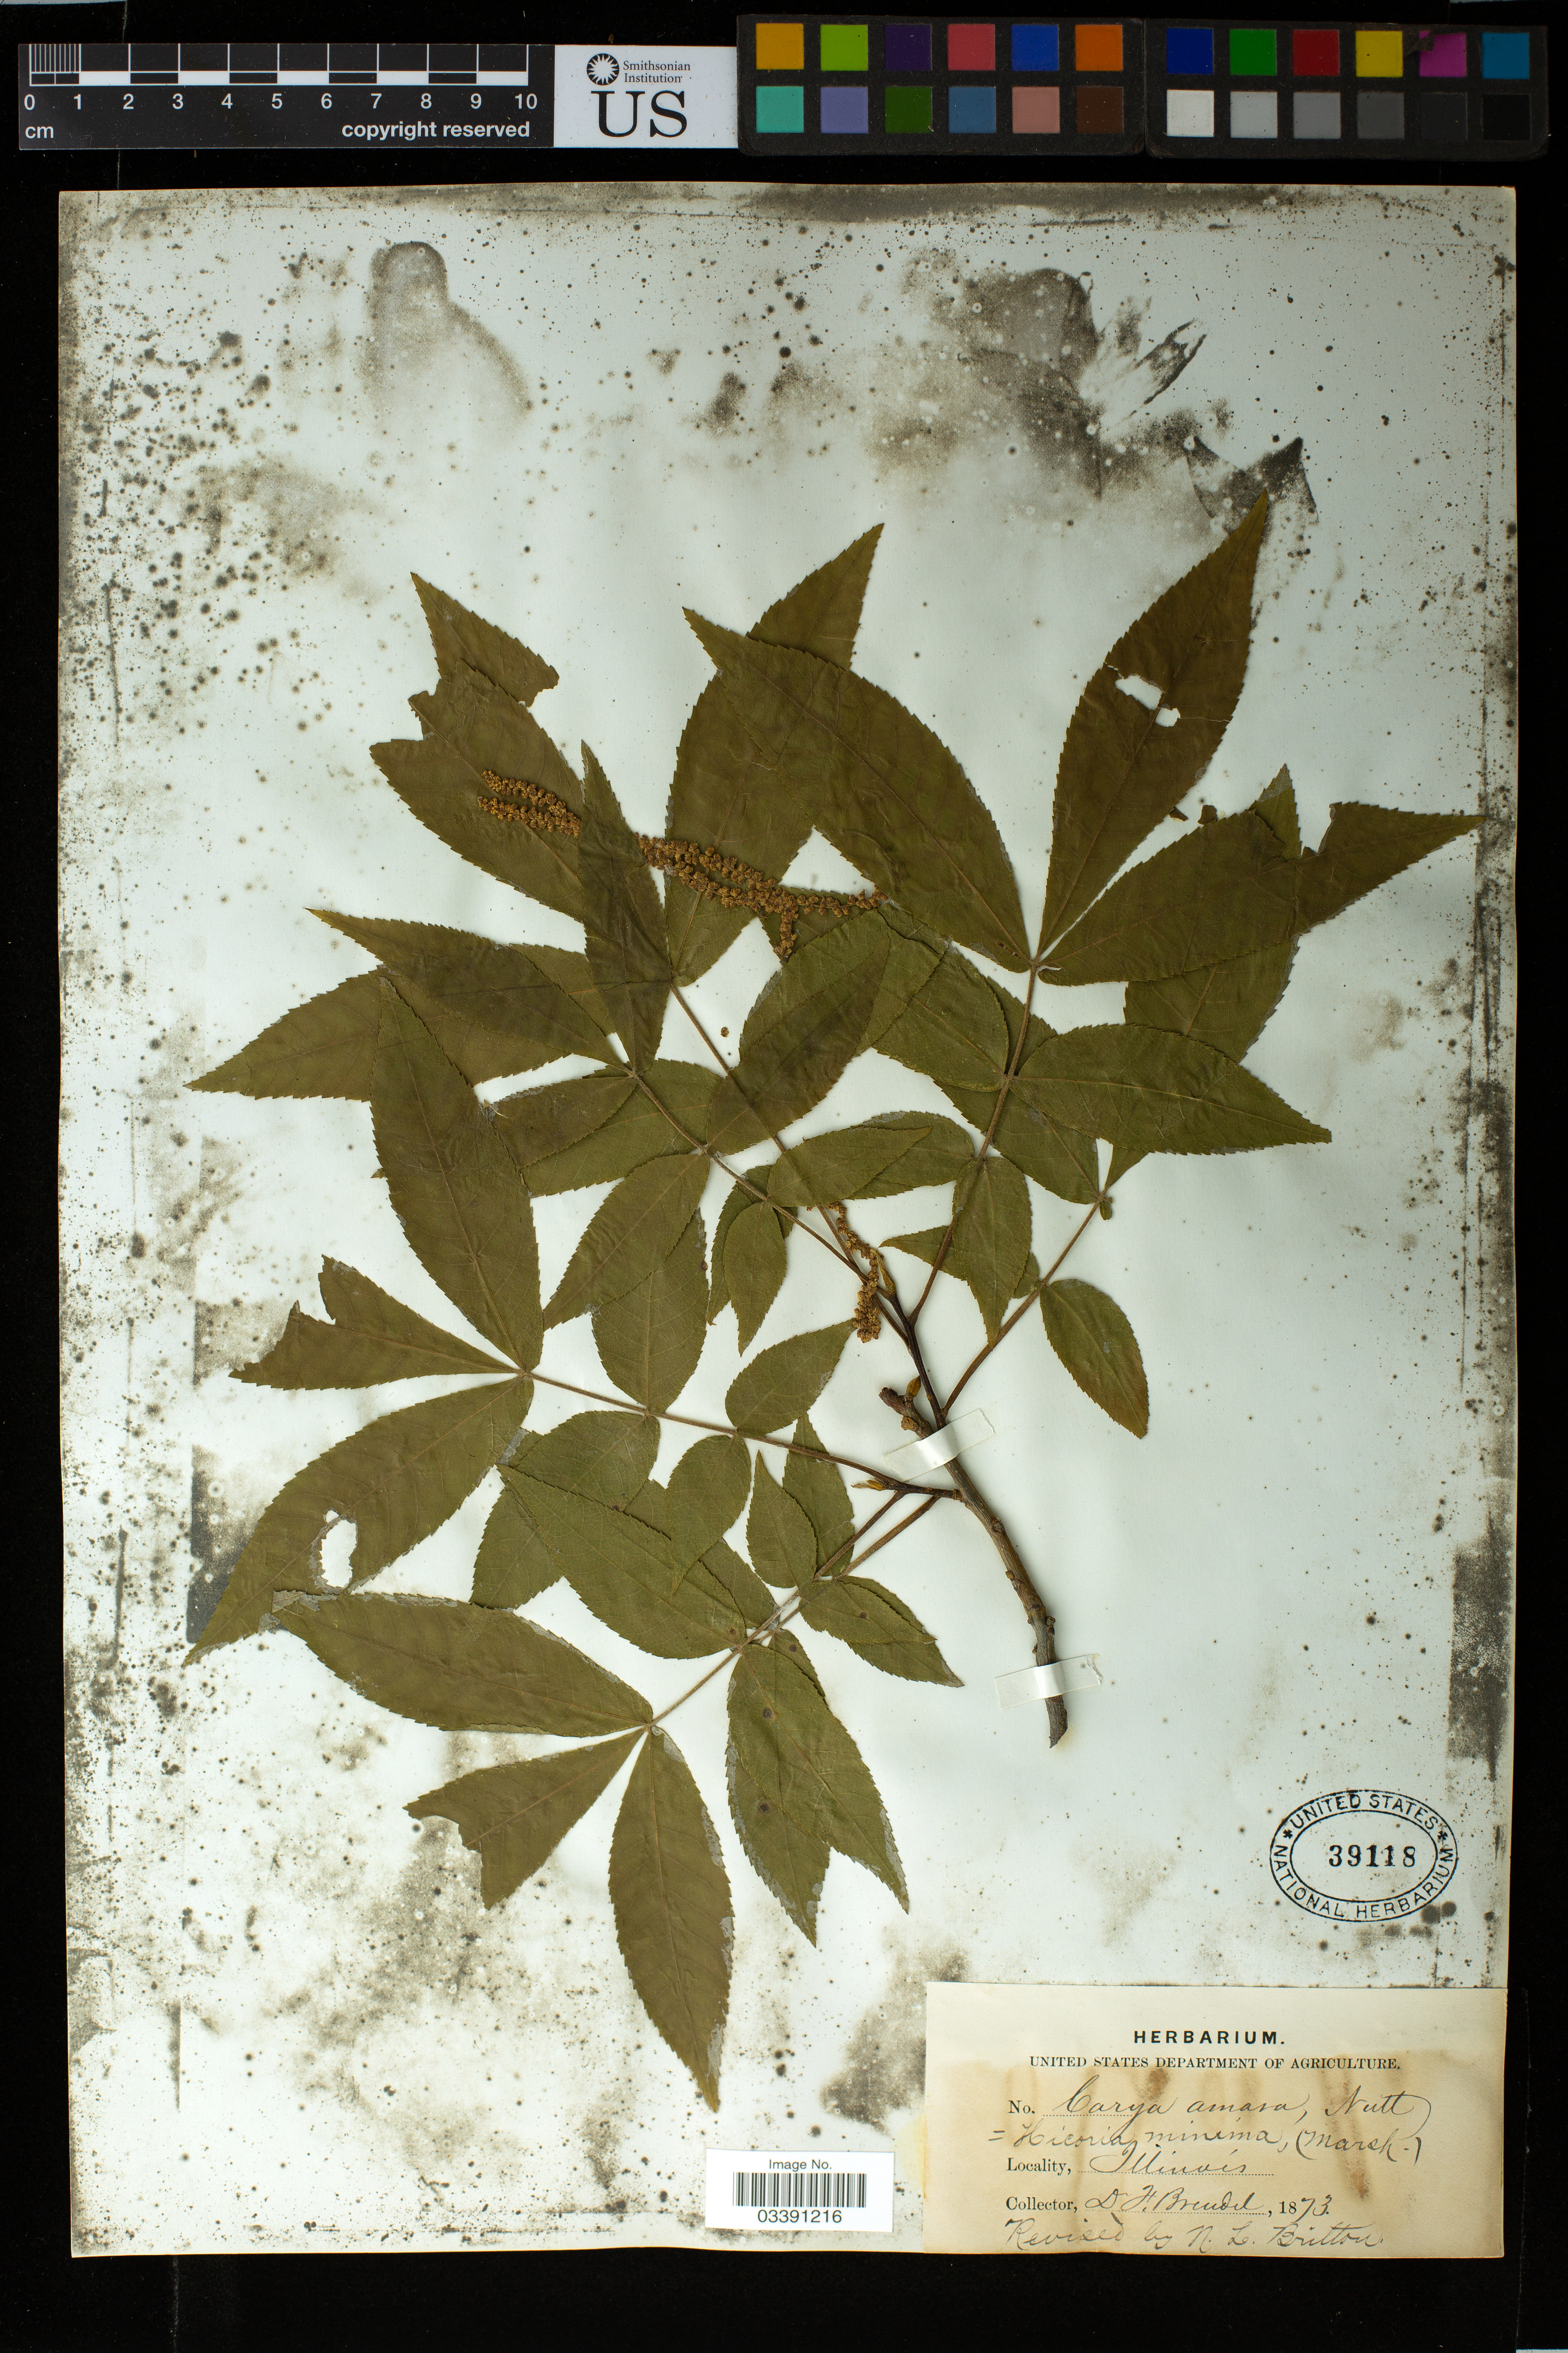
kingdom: Plantae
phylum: Tracheophyta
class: Magnoliopsida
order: Fagales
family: Juglandaceae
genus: Carya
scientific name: Carya cordiformis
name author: (Wangenh.) K. Koch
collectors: -. Brendel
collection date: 1873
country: United States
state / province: Illinois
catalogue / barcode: US 39118